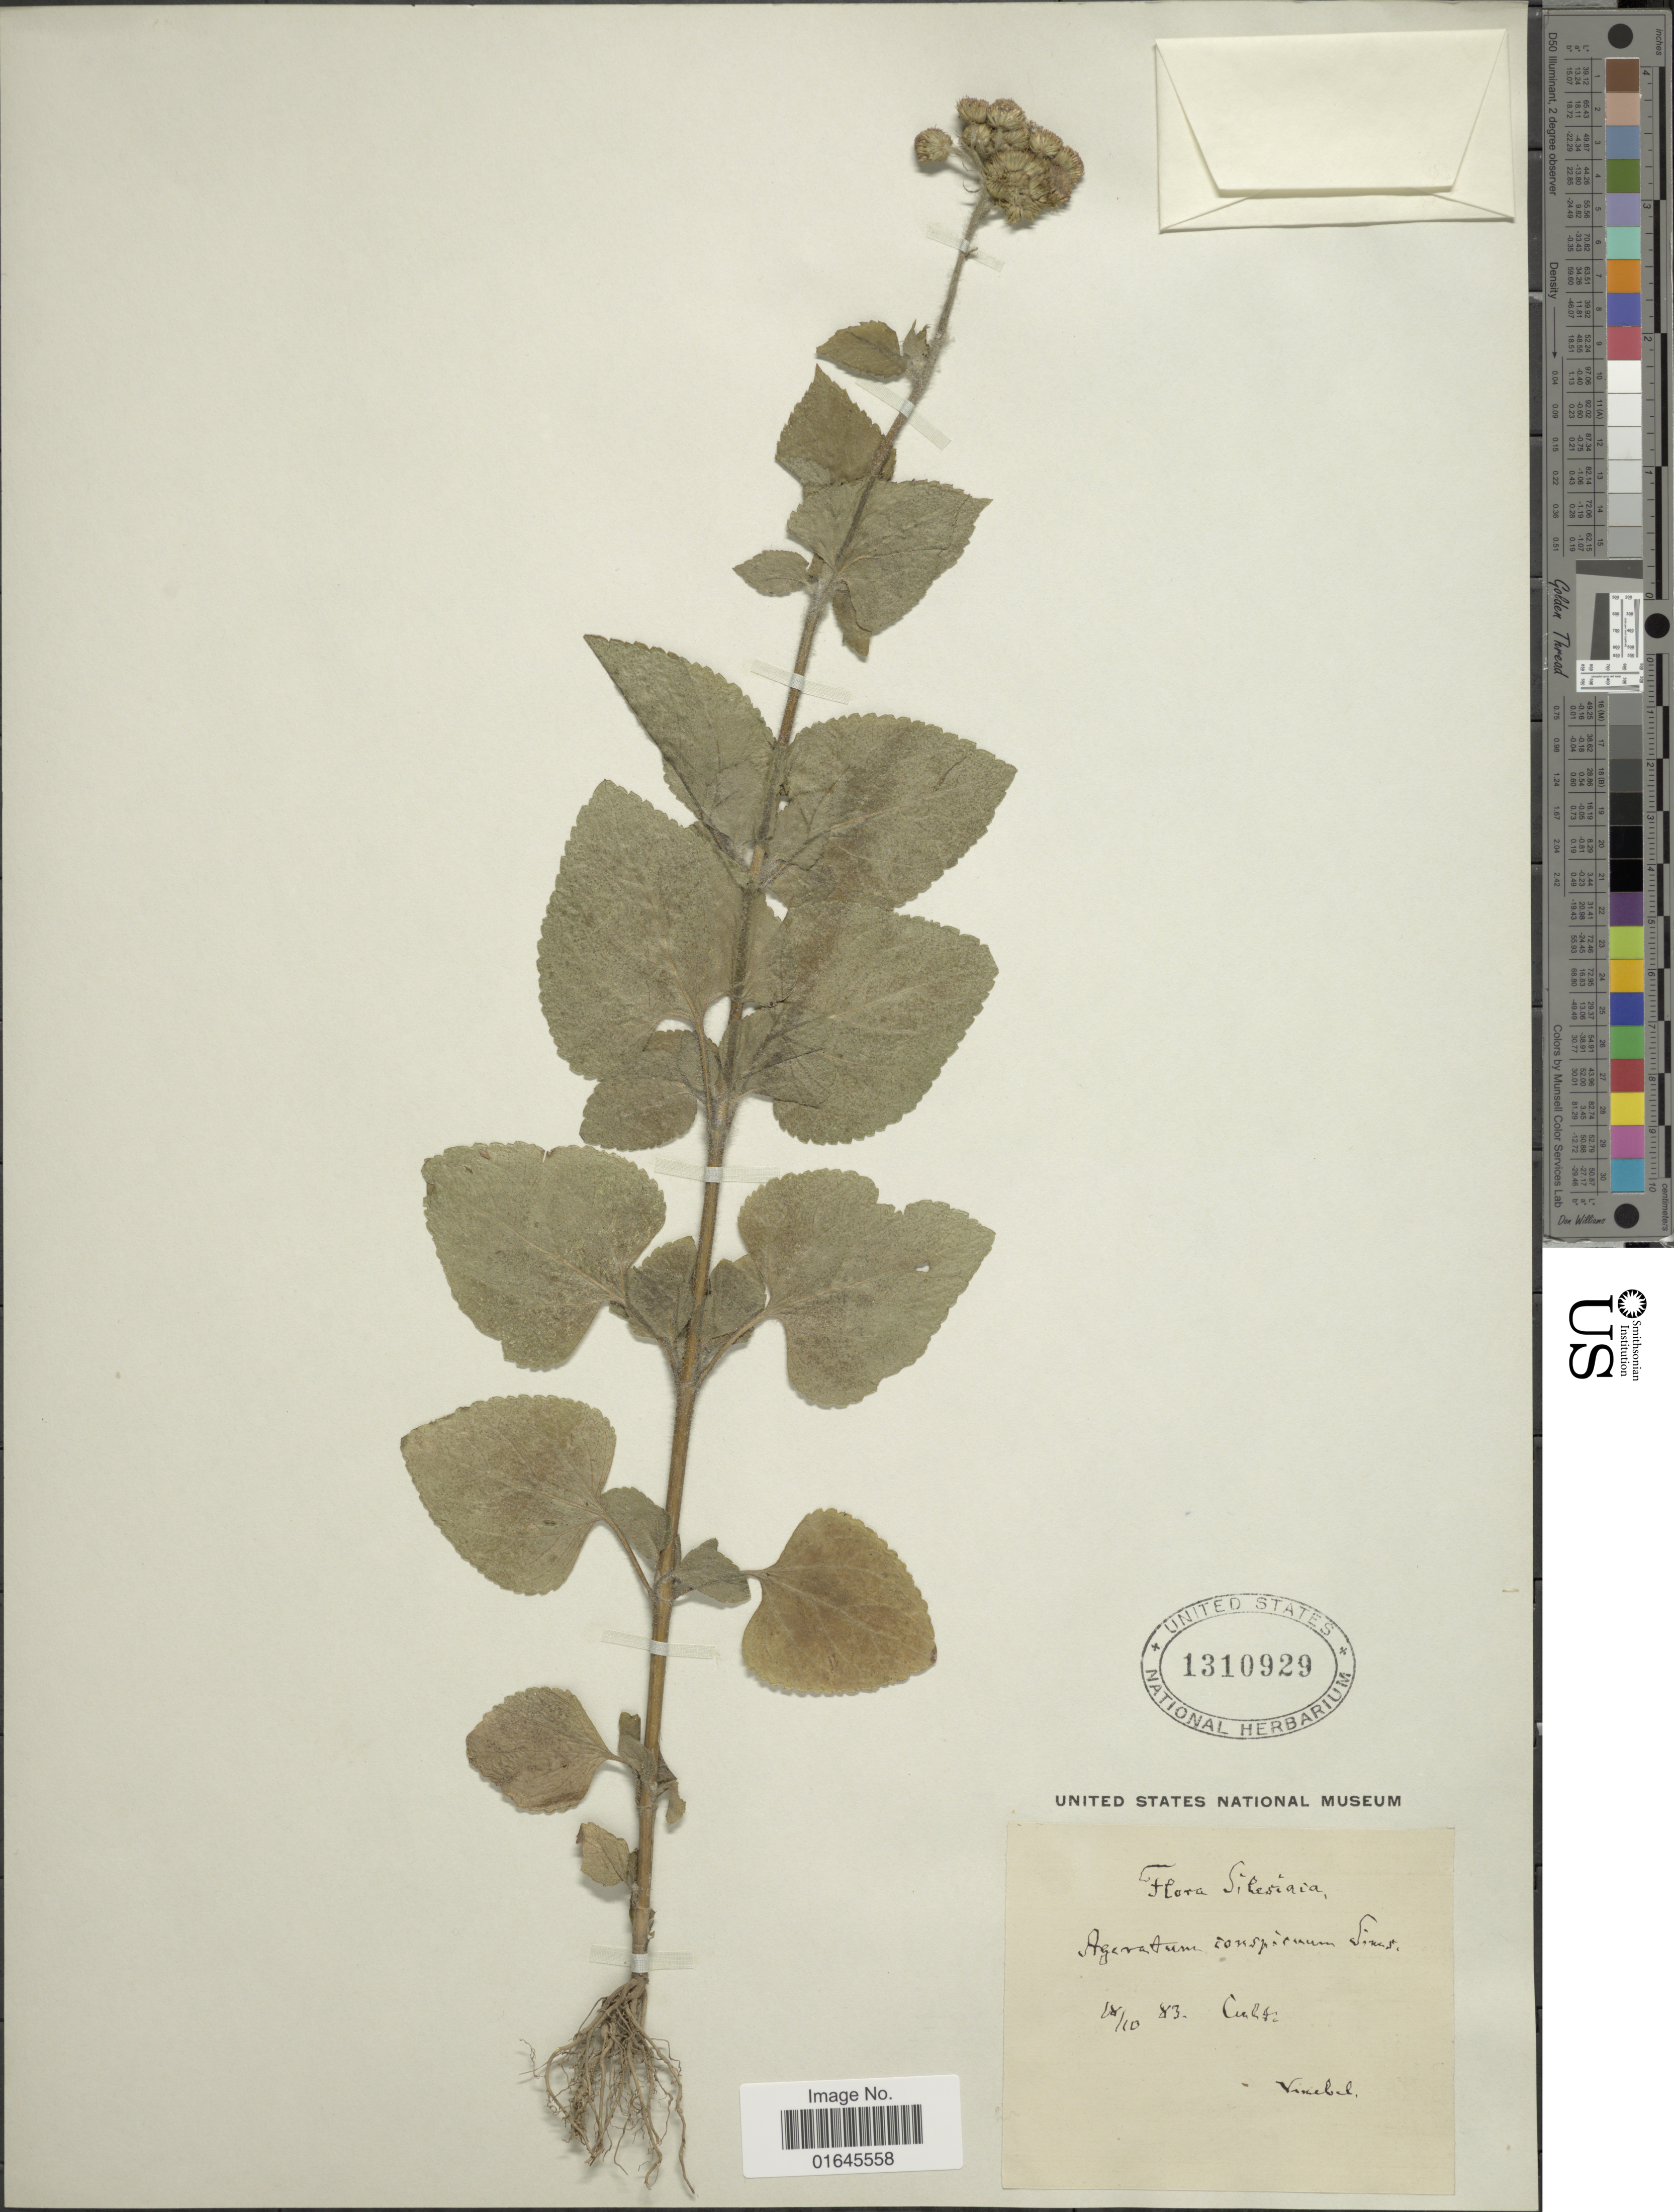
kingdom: Plantae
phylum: Tracheophyta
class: Magnoliopsida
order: Asterales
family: Asteraceae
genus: Ageratum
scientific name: Ageratum conspicuum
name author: K. Koch & Fintelm.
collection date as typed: Transcribed d/m/y: 18/10/83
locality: Silesiaca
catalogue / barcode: US 1310929